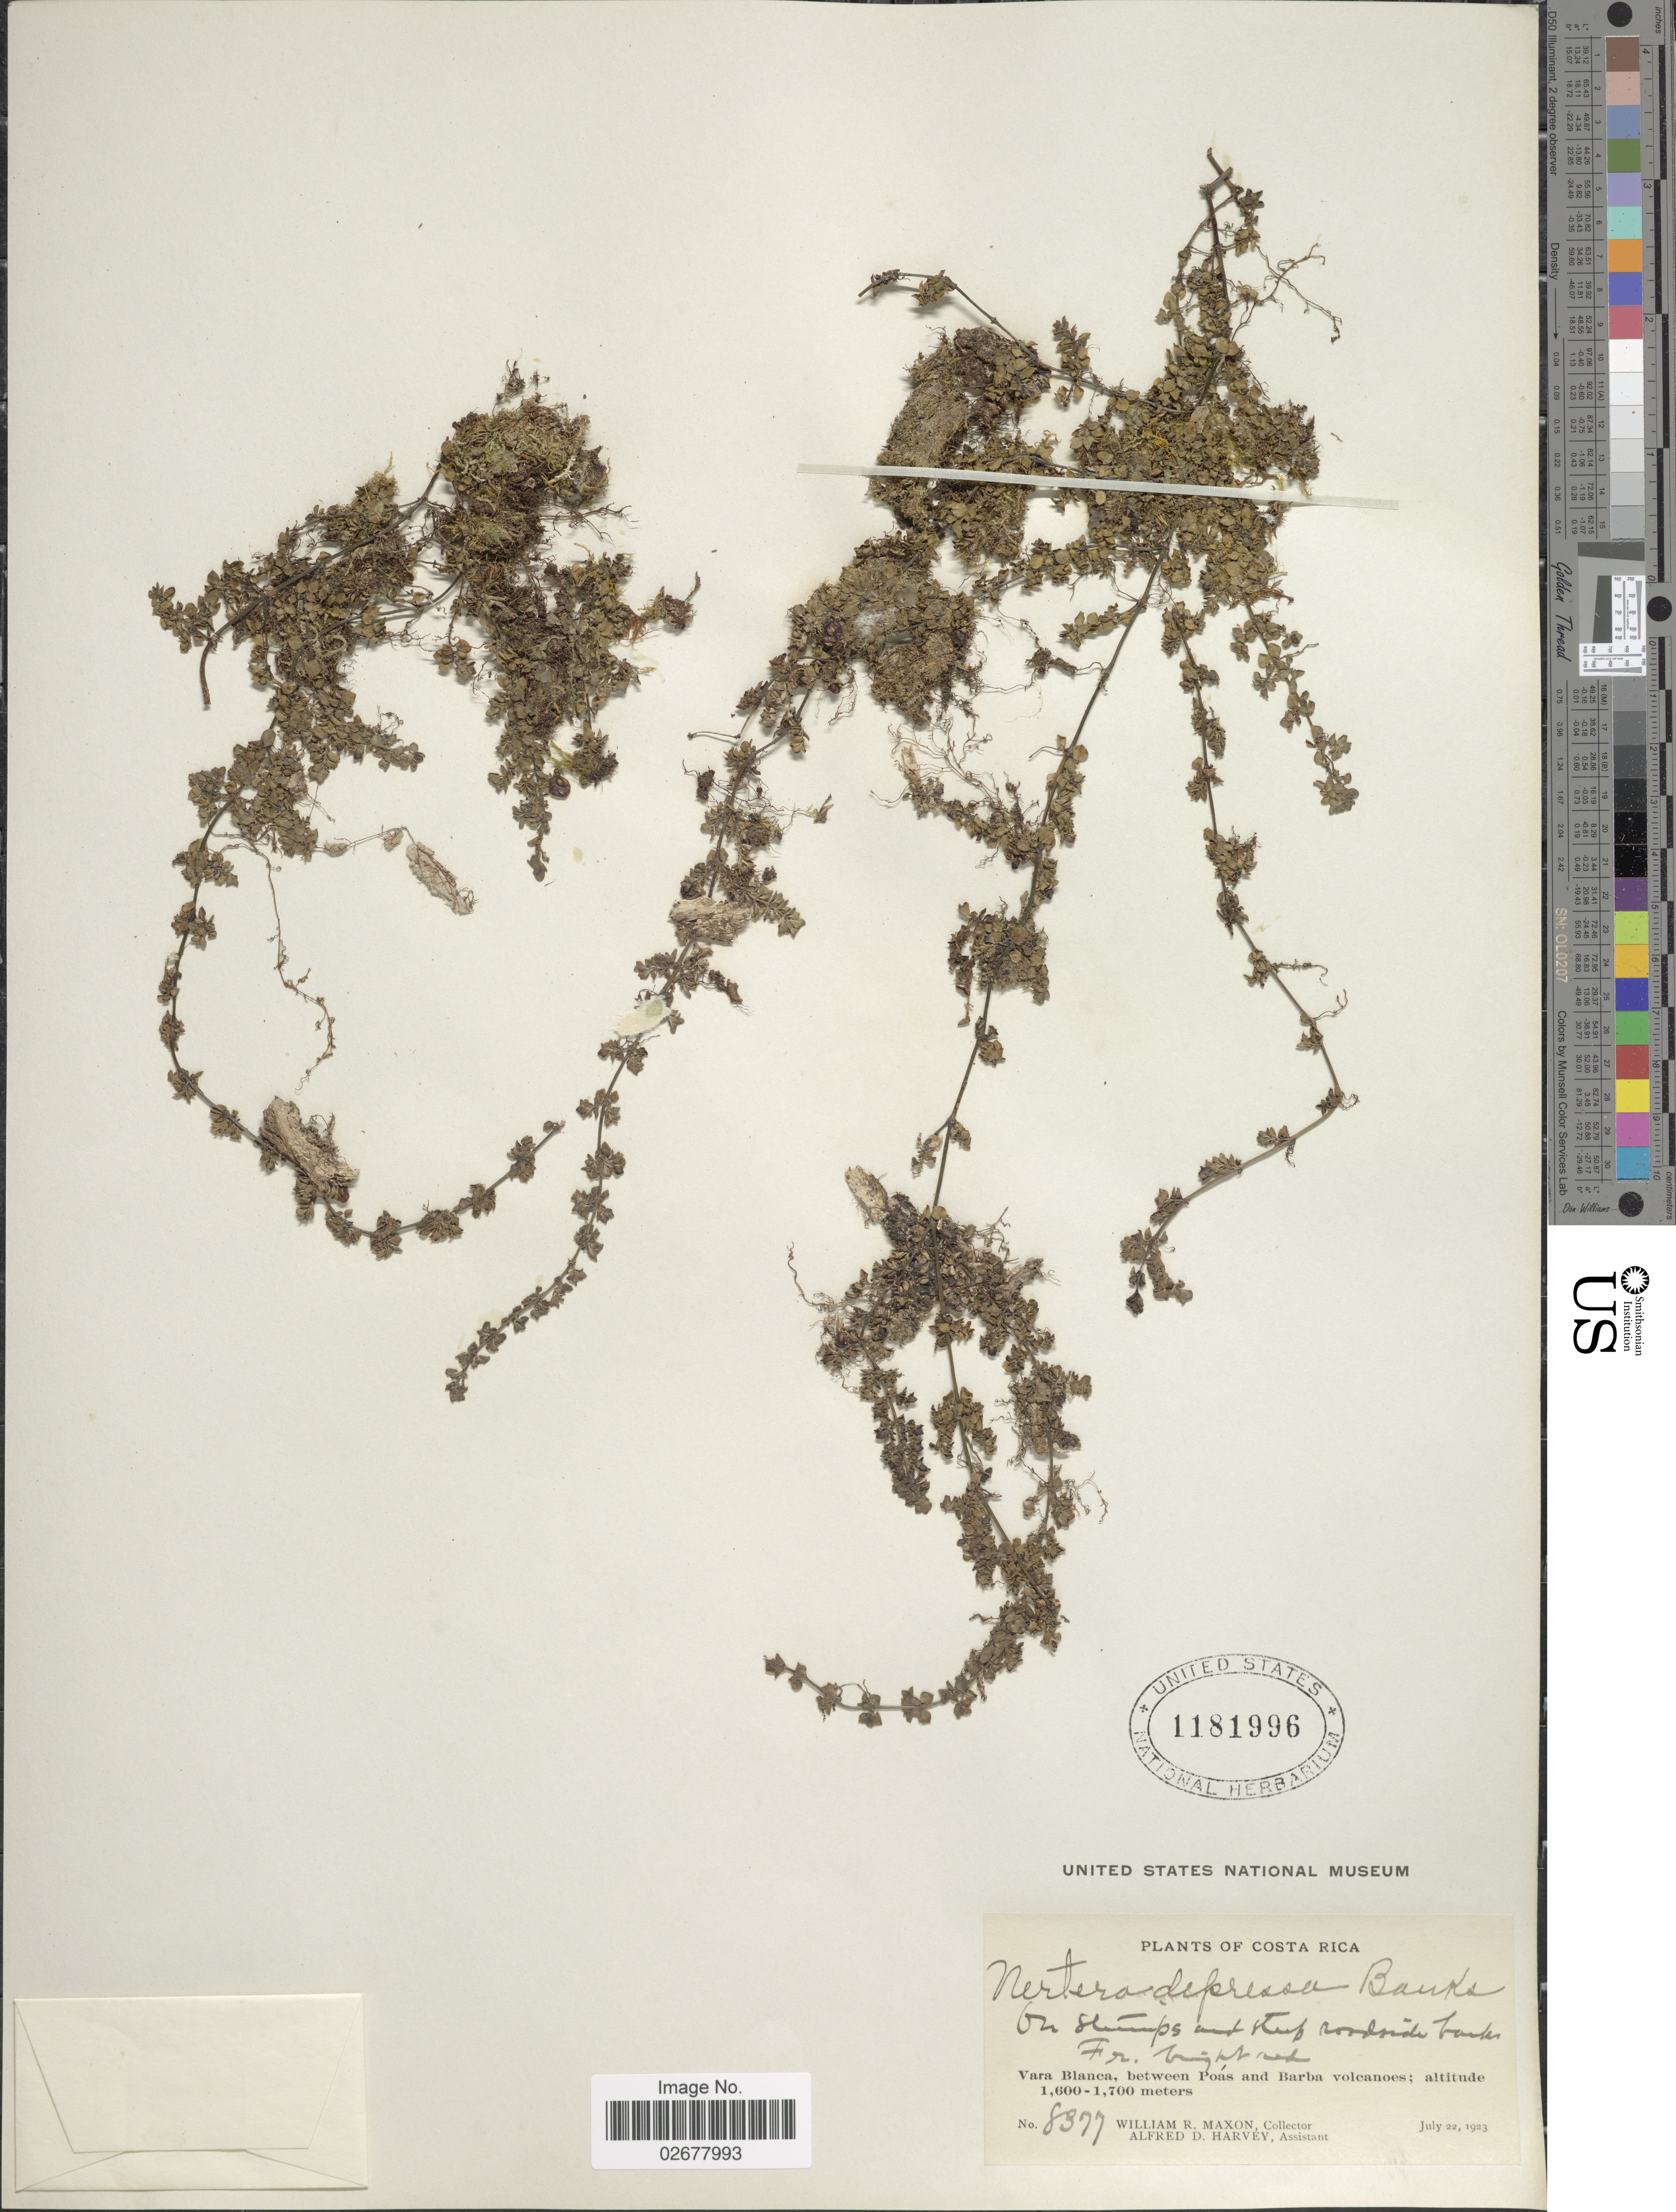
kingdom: Plantae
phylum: Tracheophyta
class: Magnoliopsida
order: Gentianales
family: Rubiaceae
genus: Nertera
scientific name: Nertera depressa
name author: Banks & Sol. ex Gaertn.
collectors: W. R. Maxon & A. D. Harvey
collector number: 8377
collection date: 1923-07-22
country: Costa Rica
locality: Vara Blanca, between Poás and Barba volcanoes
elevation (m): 1600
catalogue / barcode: US 1181996